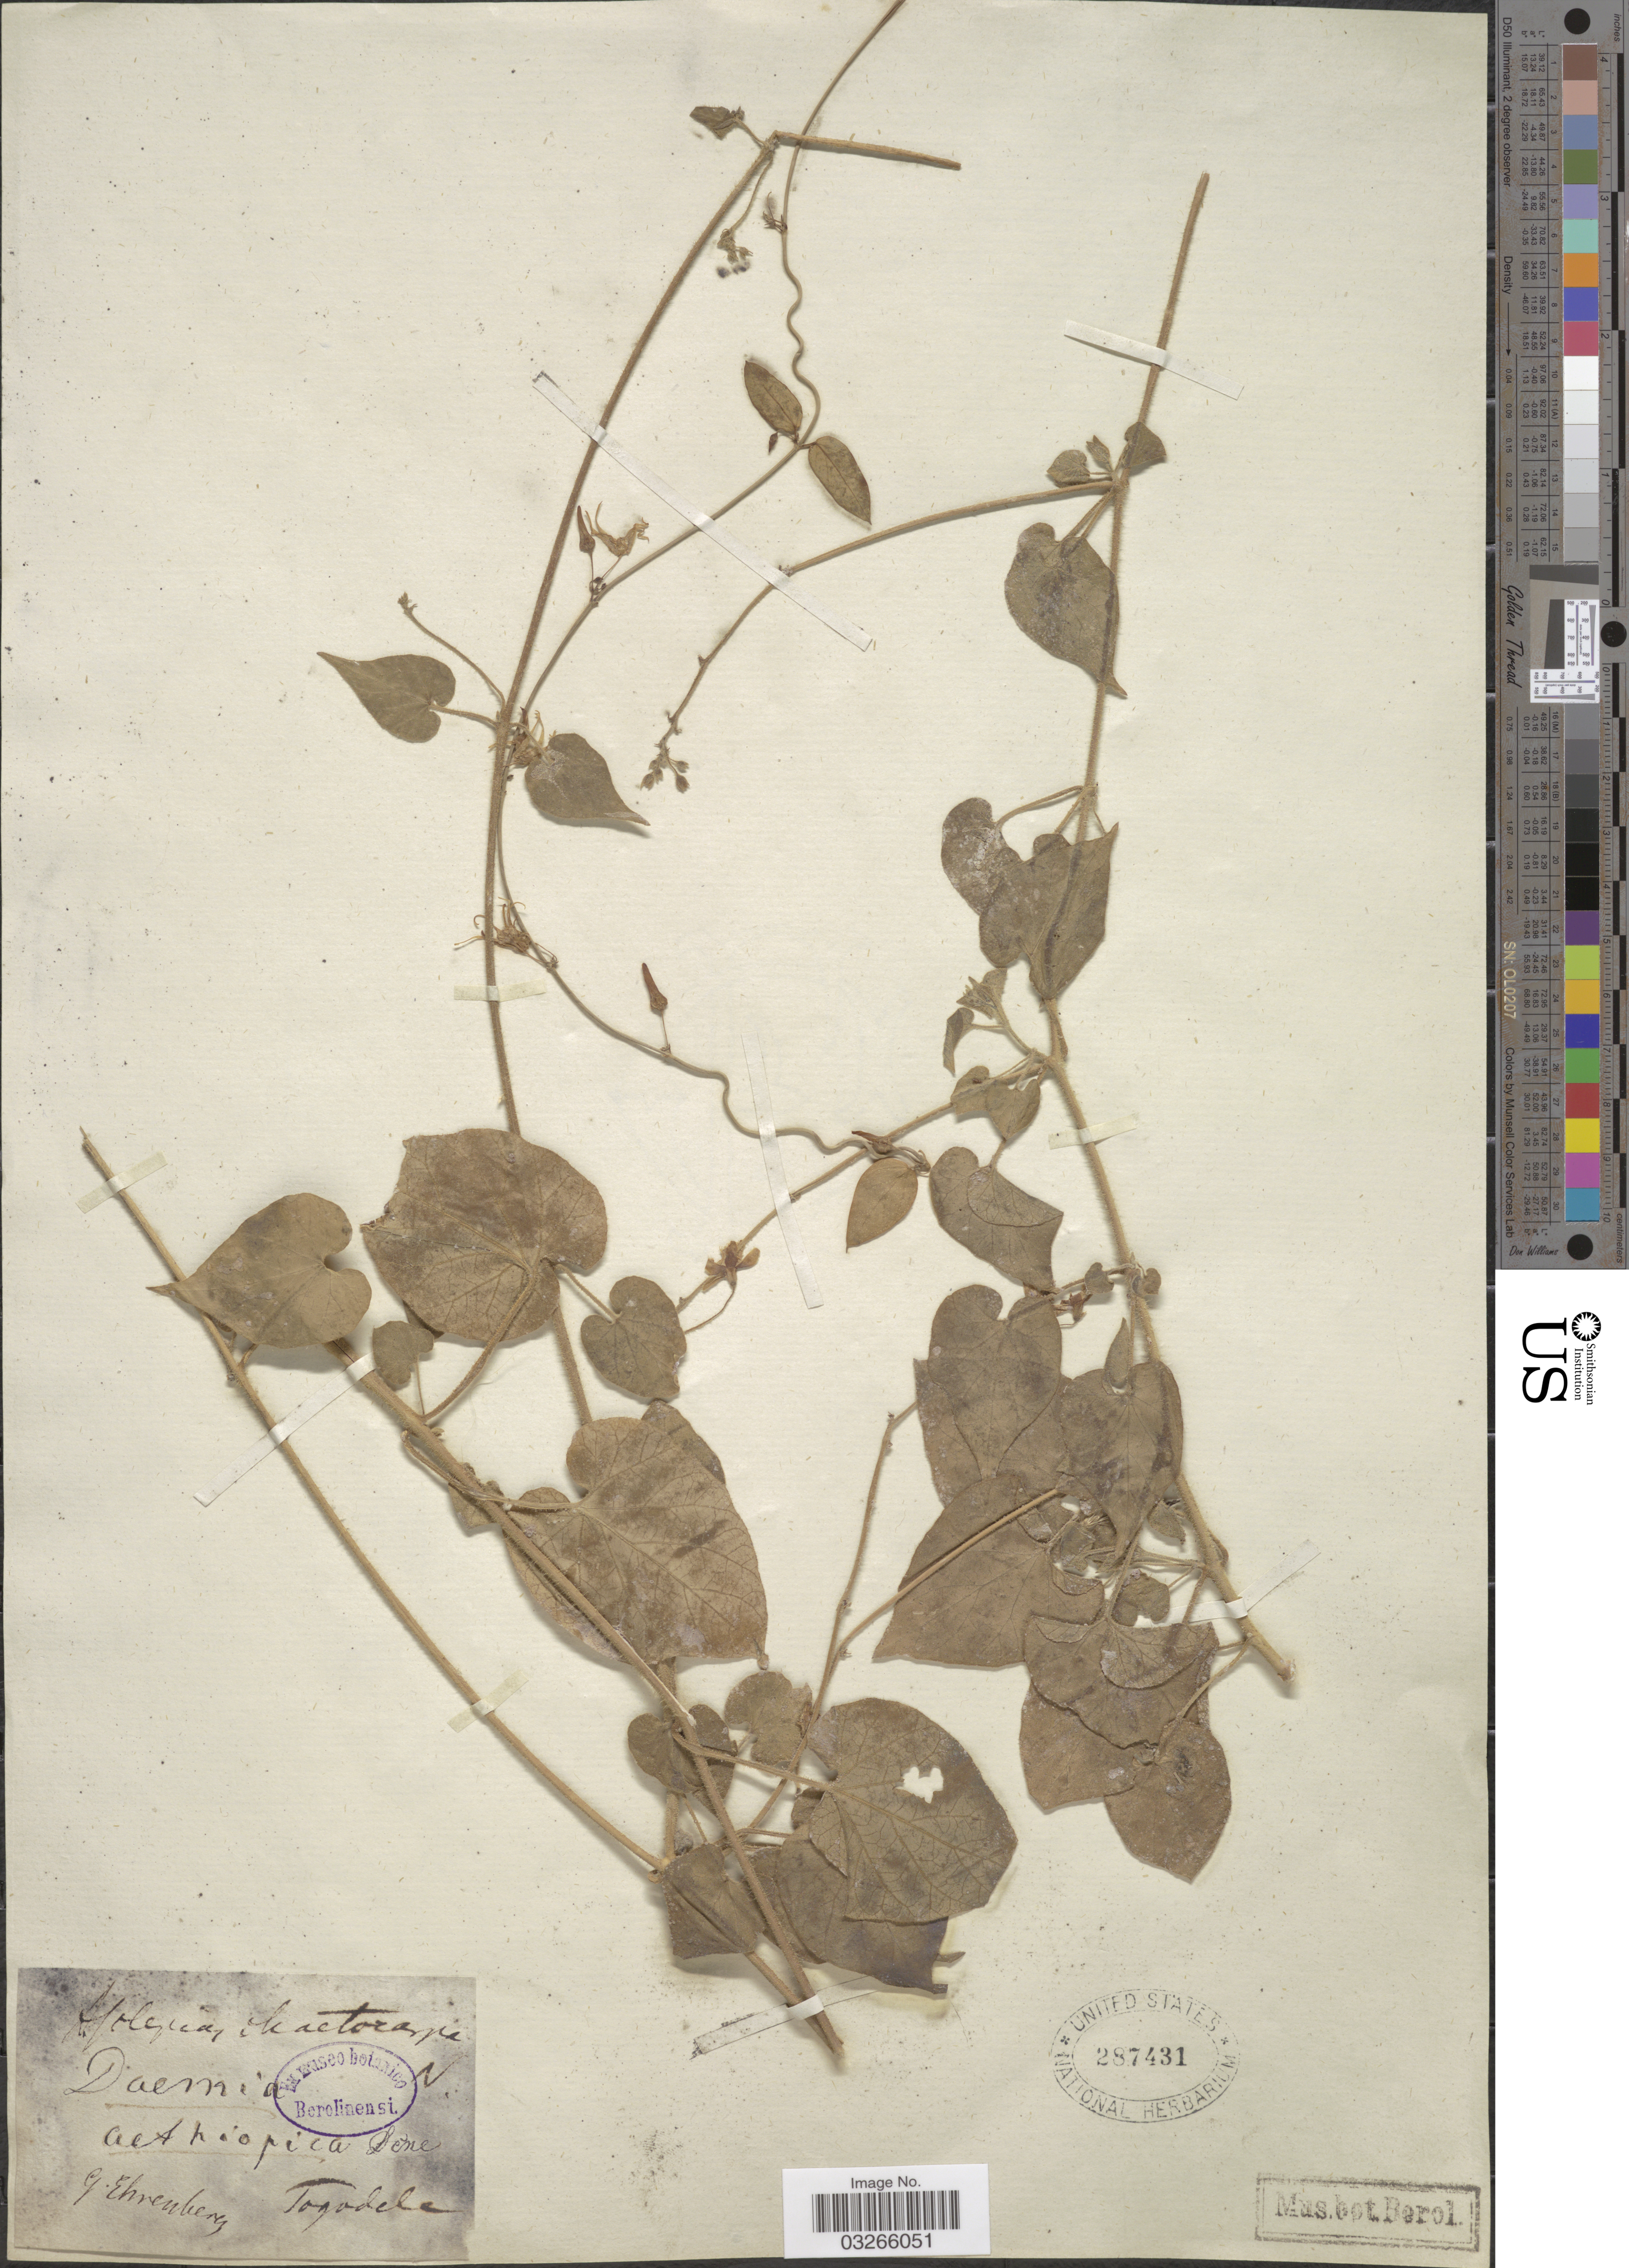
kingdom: Plantae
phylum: Tracheophyta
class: Magnoliopsida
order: Gentianales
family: Apocynaceae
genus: Doemia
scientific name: Doemia aethiopica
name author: Decne.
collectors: G. Ehrenberg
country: Ethiopia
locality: Togodele.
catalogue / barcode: US 287431